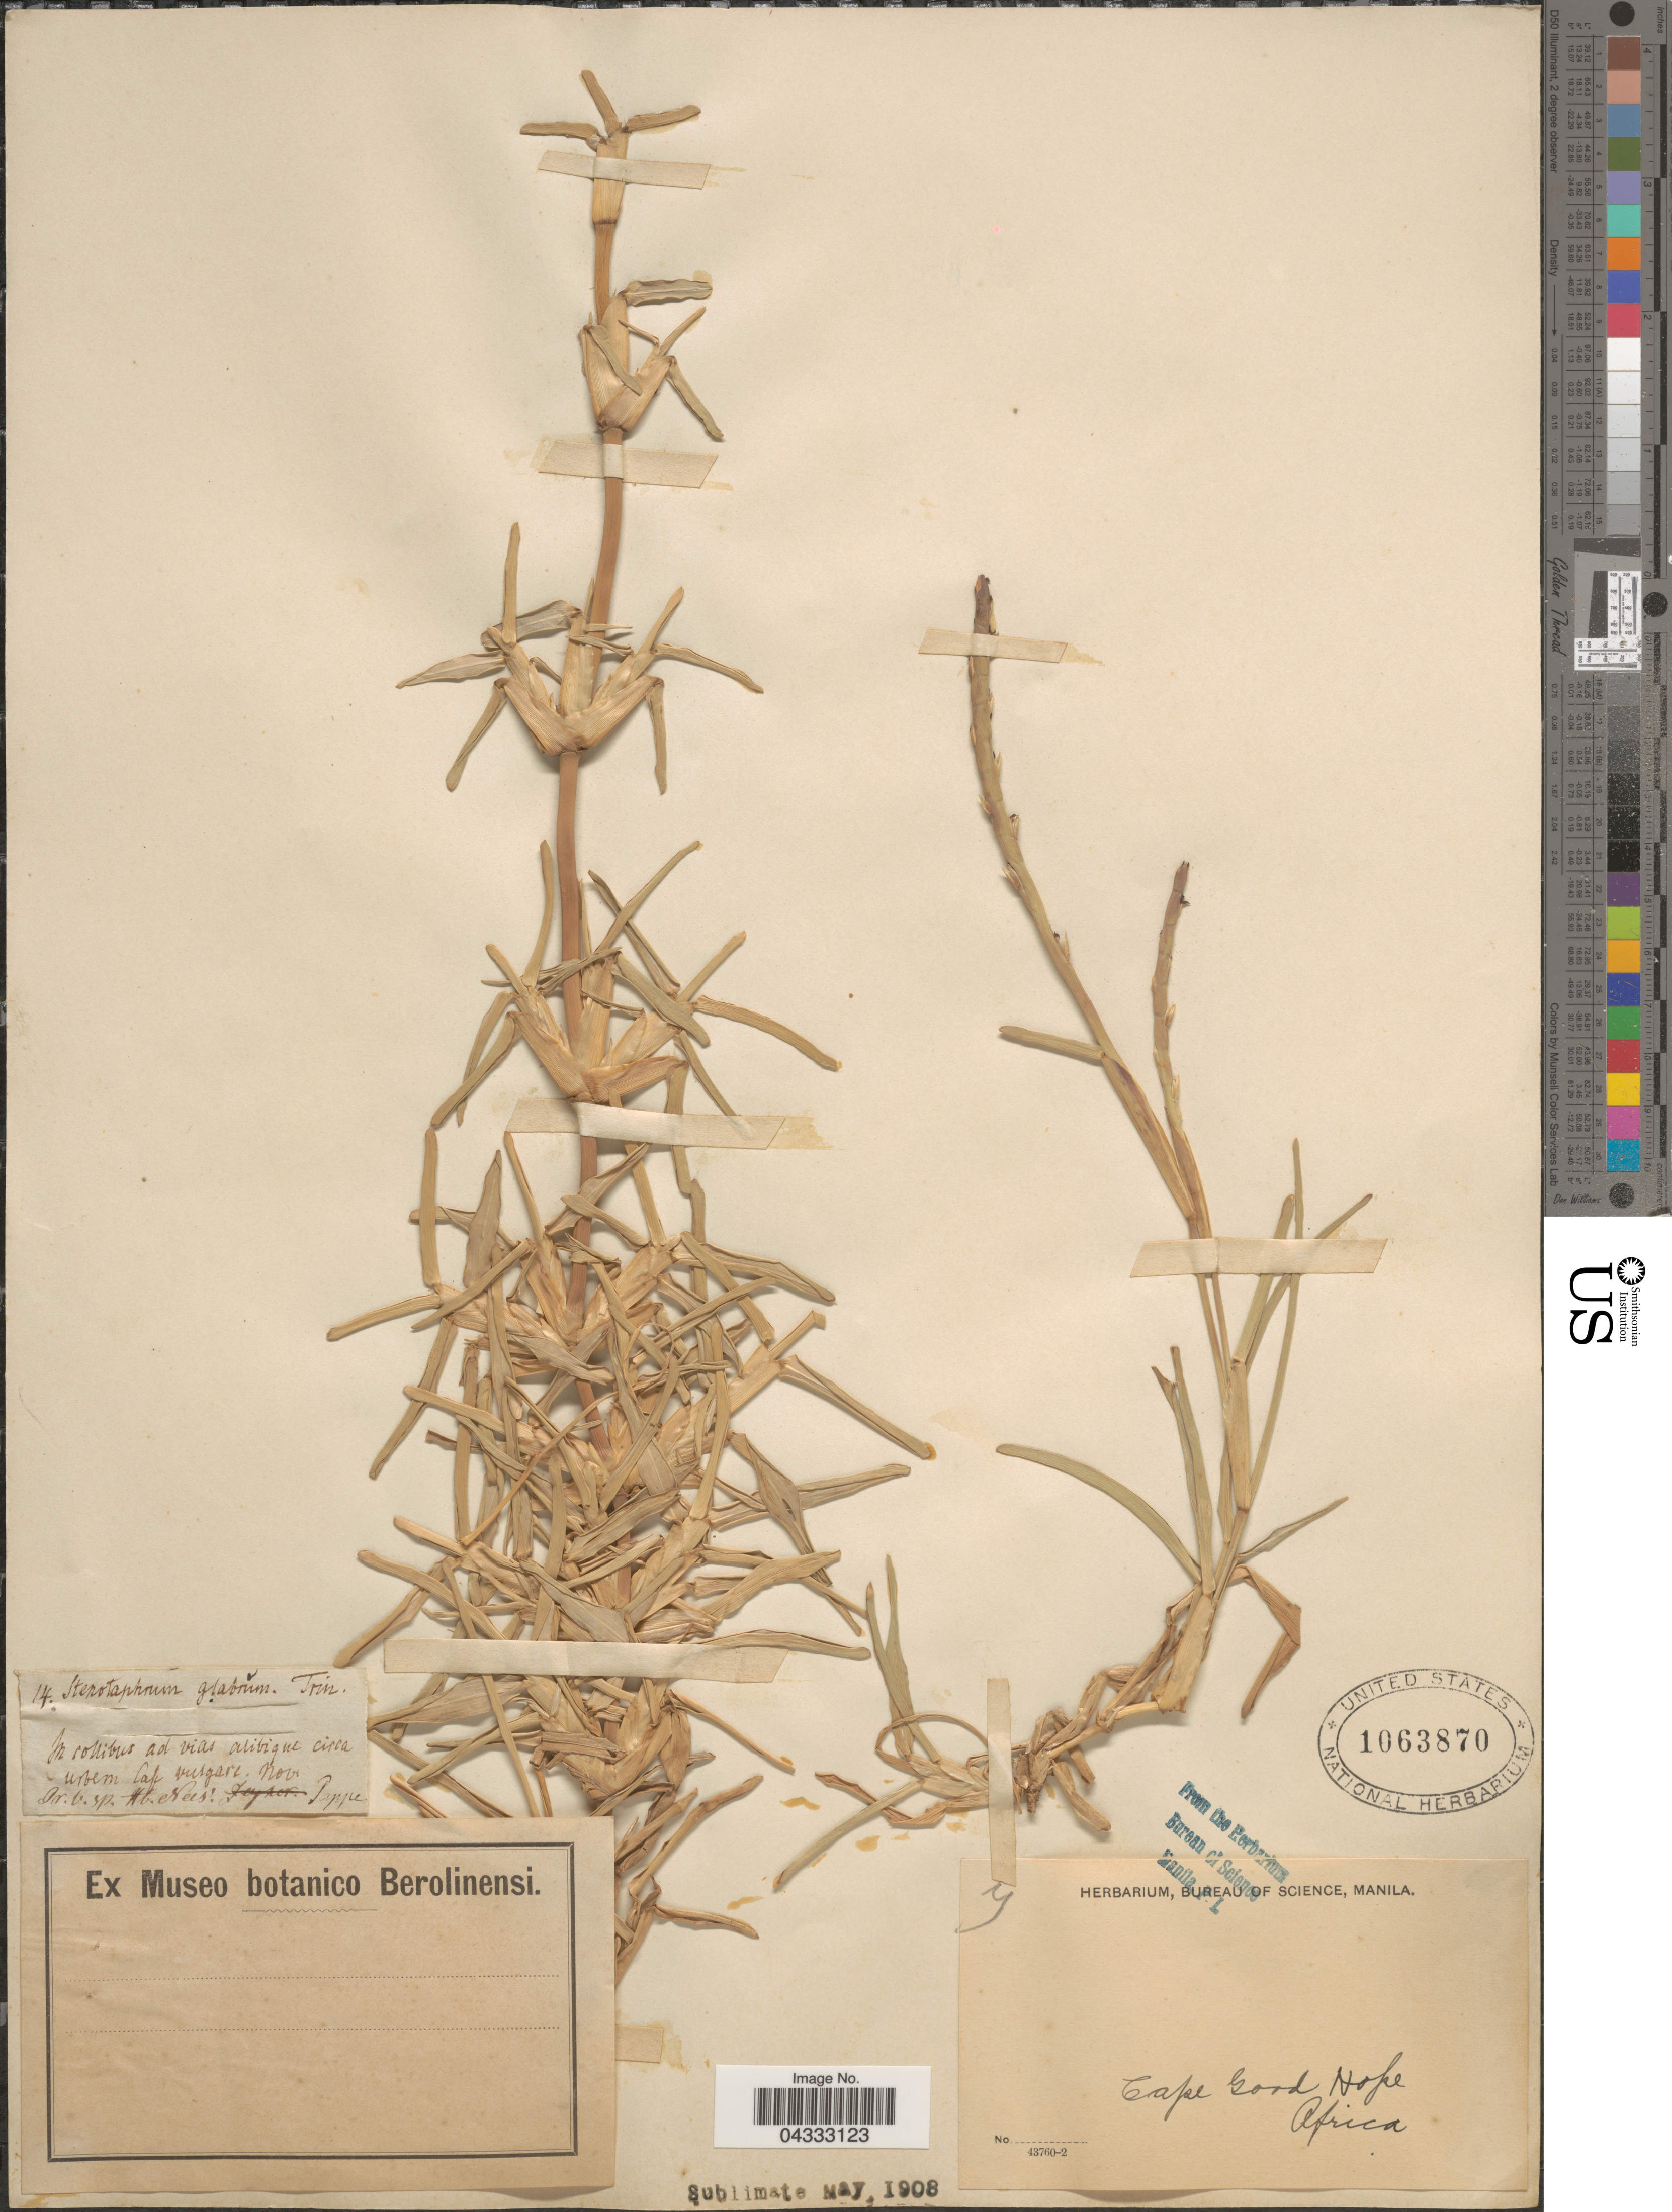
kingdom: Plantae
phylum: Tracheophyta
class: Liliopsida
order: Poales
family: Poaceae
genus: Stenotaphrum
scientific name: Stenotaphrum secundatum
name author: (Walter) Kuntze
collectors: Pappe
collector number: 14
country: South Africa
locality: Cape Good Hope. Africa.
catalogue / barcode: US 1063870